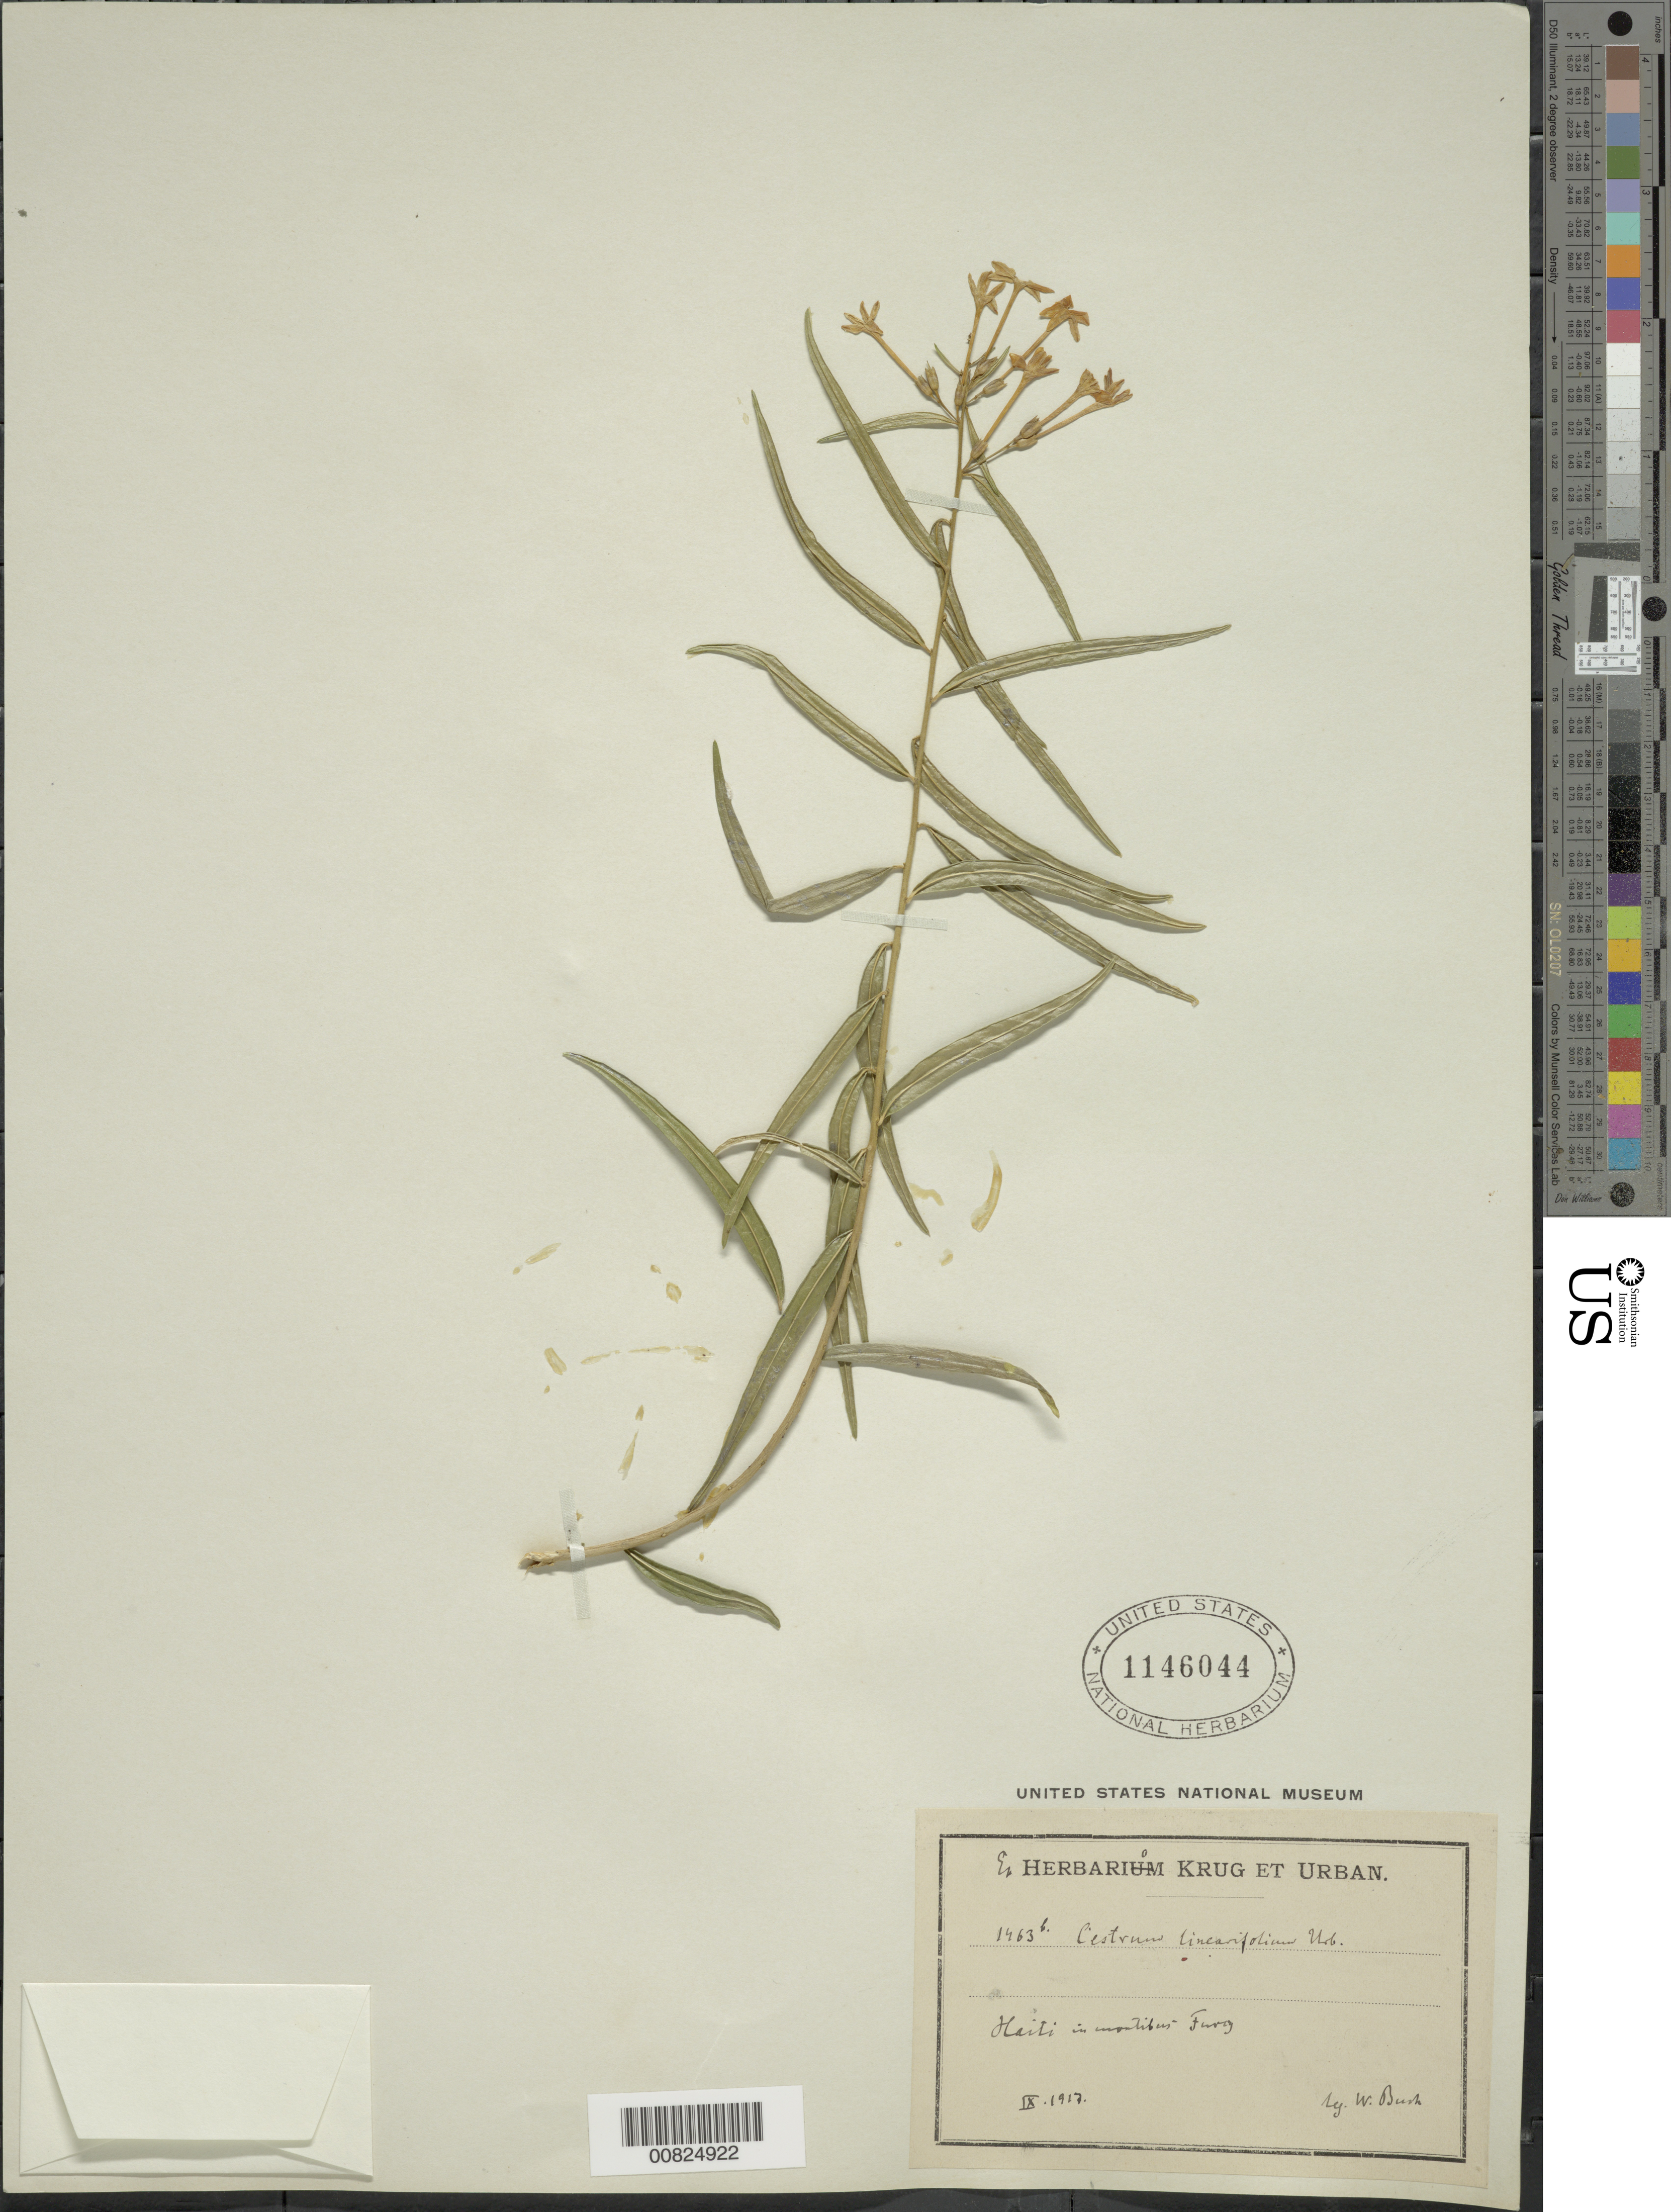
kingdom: Plantae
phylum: Tracheophyta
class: Magnoliopsida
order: Solanales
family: Solanaceae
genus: Cestrum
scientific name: Cestrum linearifolium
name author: Urb.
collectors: W. Bush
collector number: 1463B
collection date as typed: Sep 1917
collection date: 1917-09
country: Haiti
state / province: Óuest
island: Hispaniola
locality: Furcy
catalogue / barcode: US 1146044